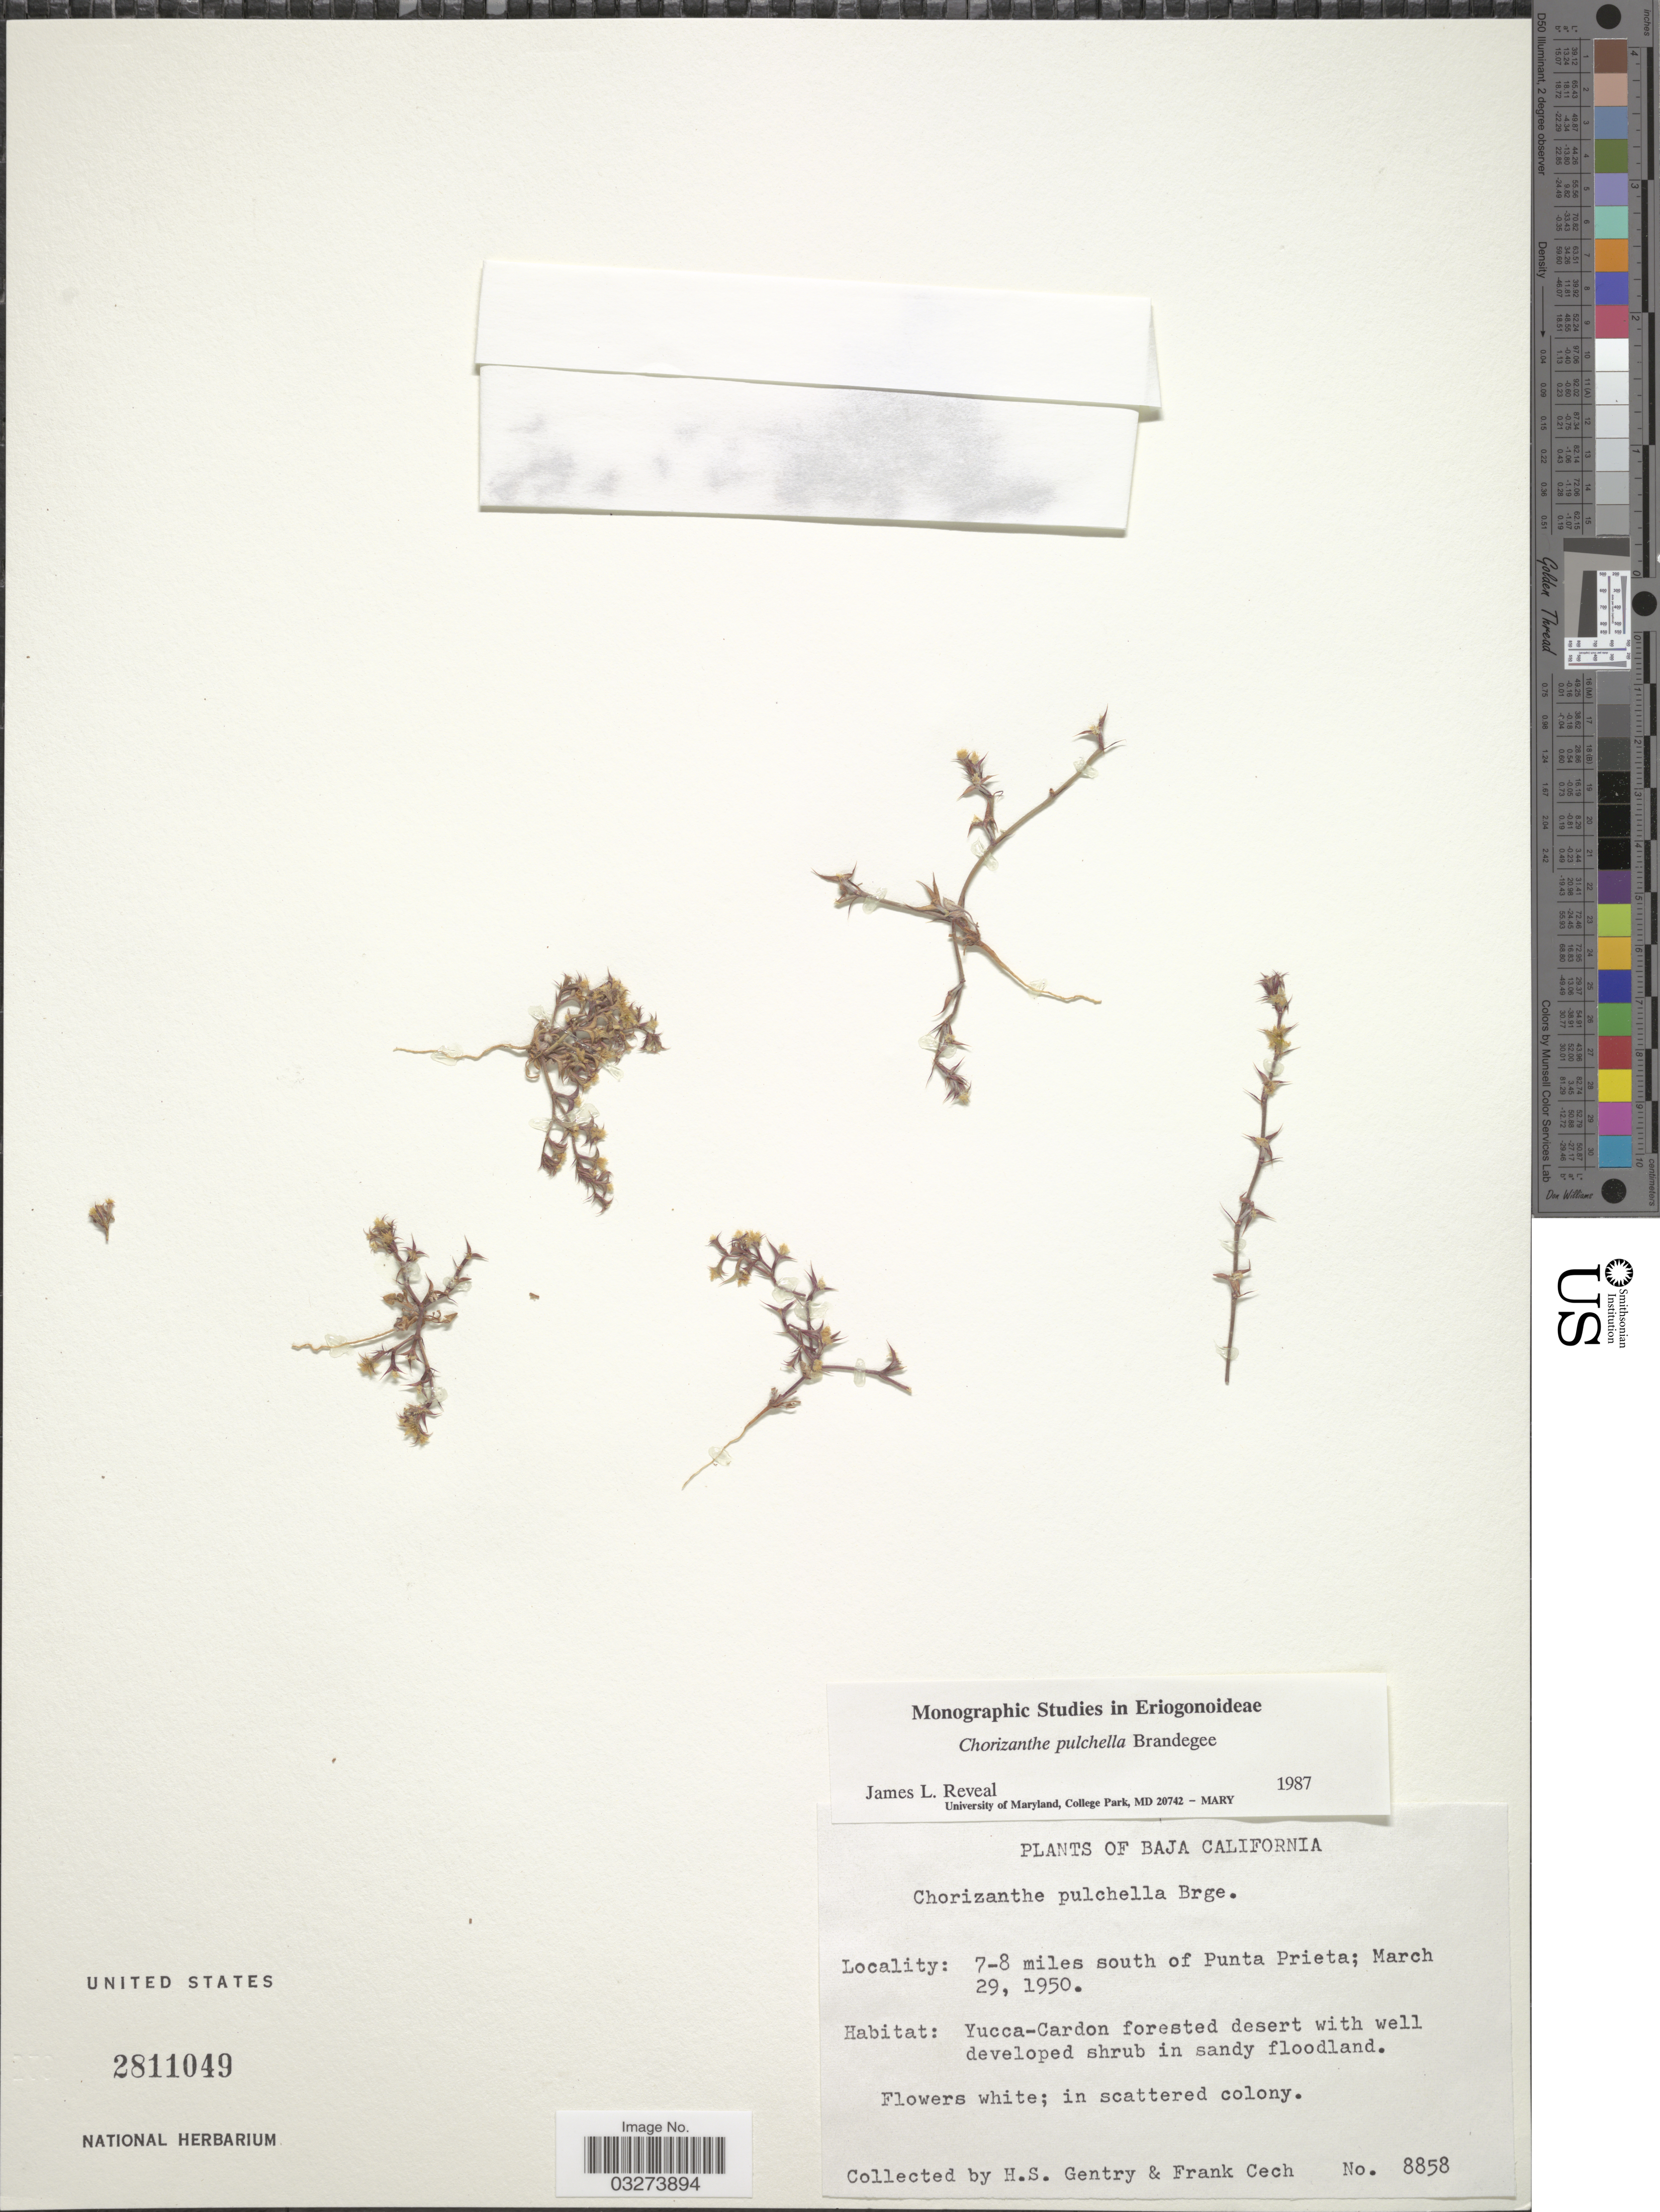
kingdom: Plantae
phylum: Tracheophyta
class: Magnoliopsida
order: Caryophyllales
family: Polygonaceae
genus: Chorizanthe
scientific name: Chorizanthe pulchella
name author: Brandegee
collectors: H. S. Gentry & F. Cech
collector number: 8858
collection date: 1950-03-29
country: Mexico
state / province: Baja California Norte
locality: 7-8 miles south of Punta Prieta.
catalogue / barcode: US 2811049